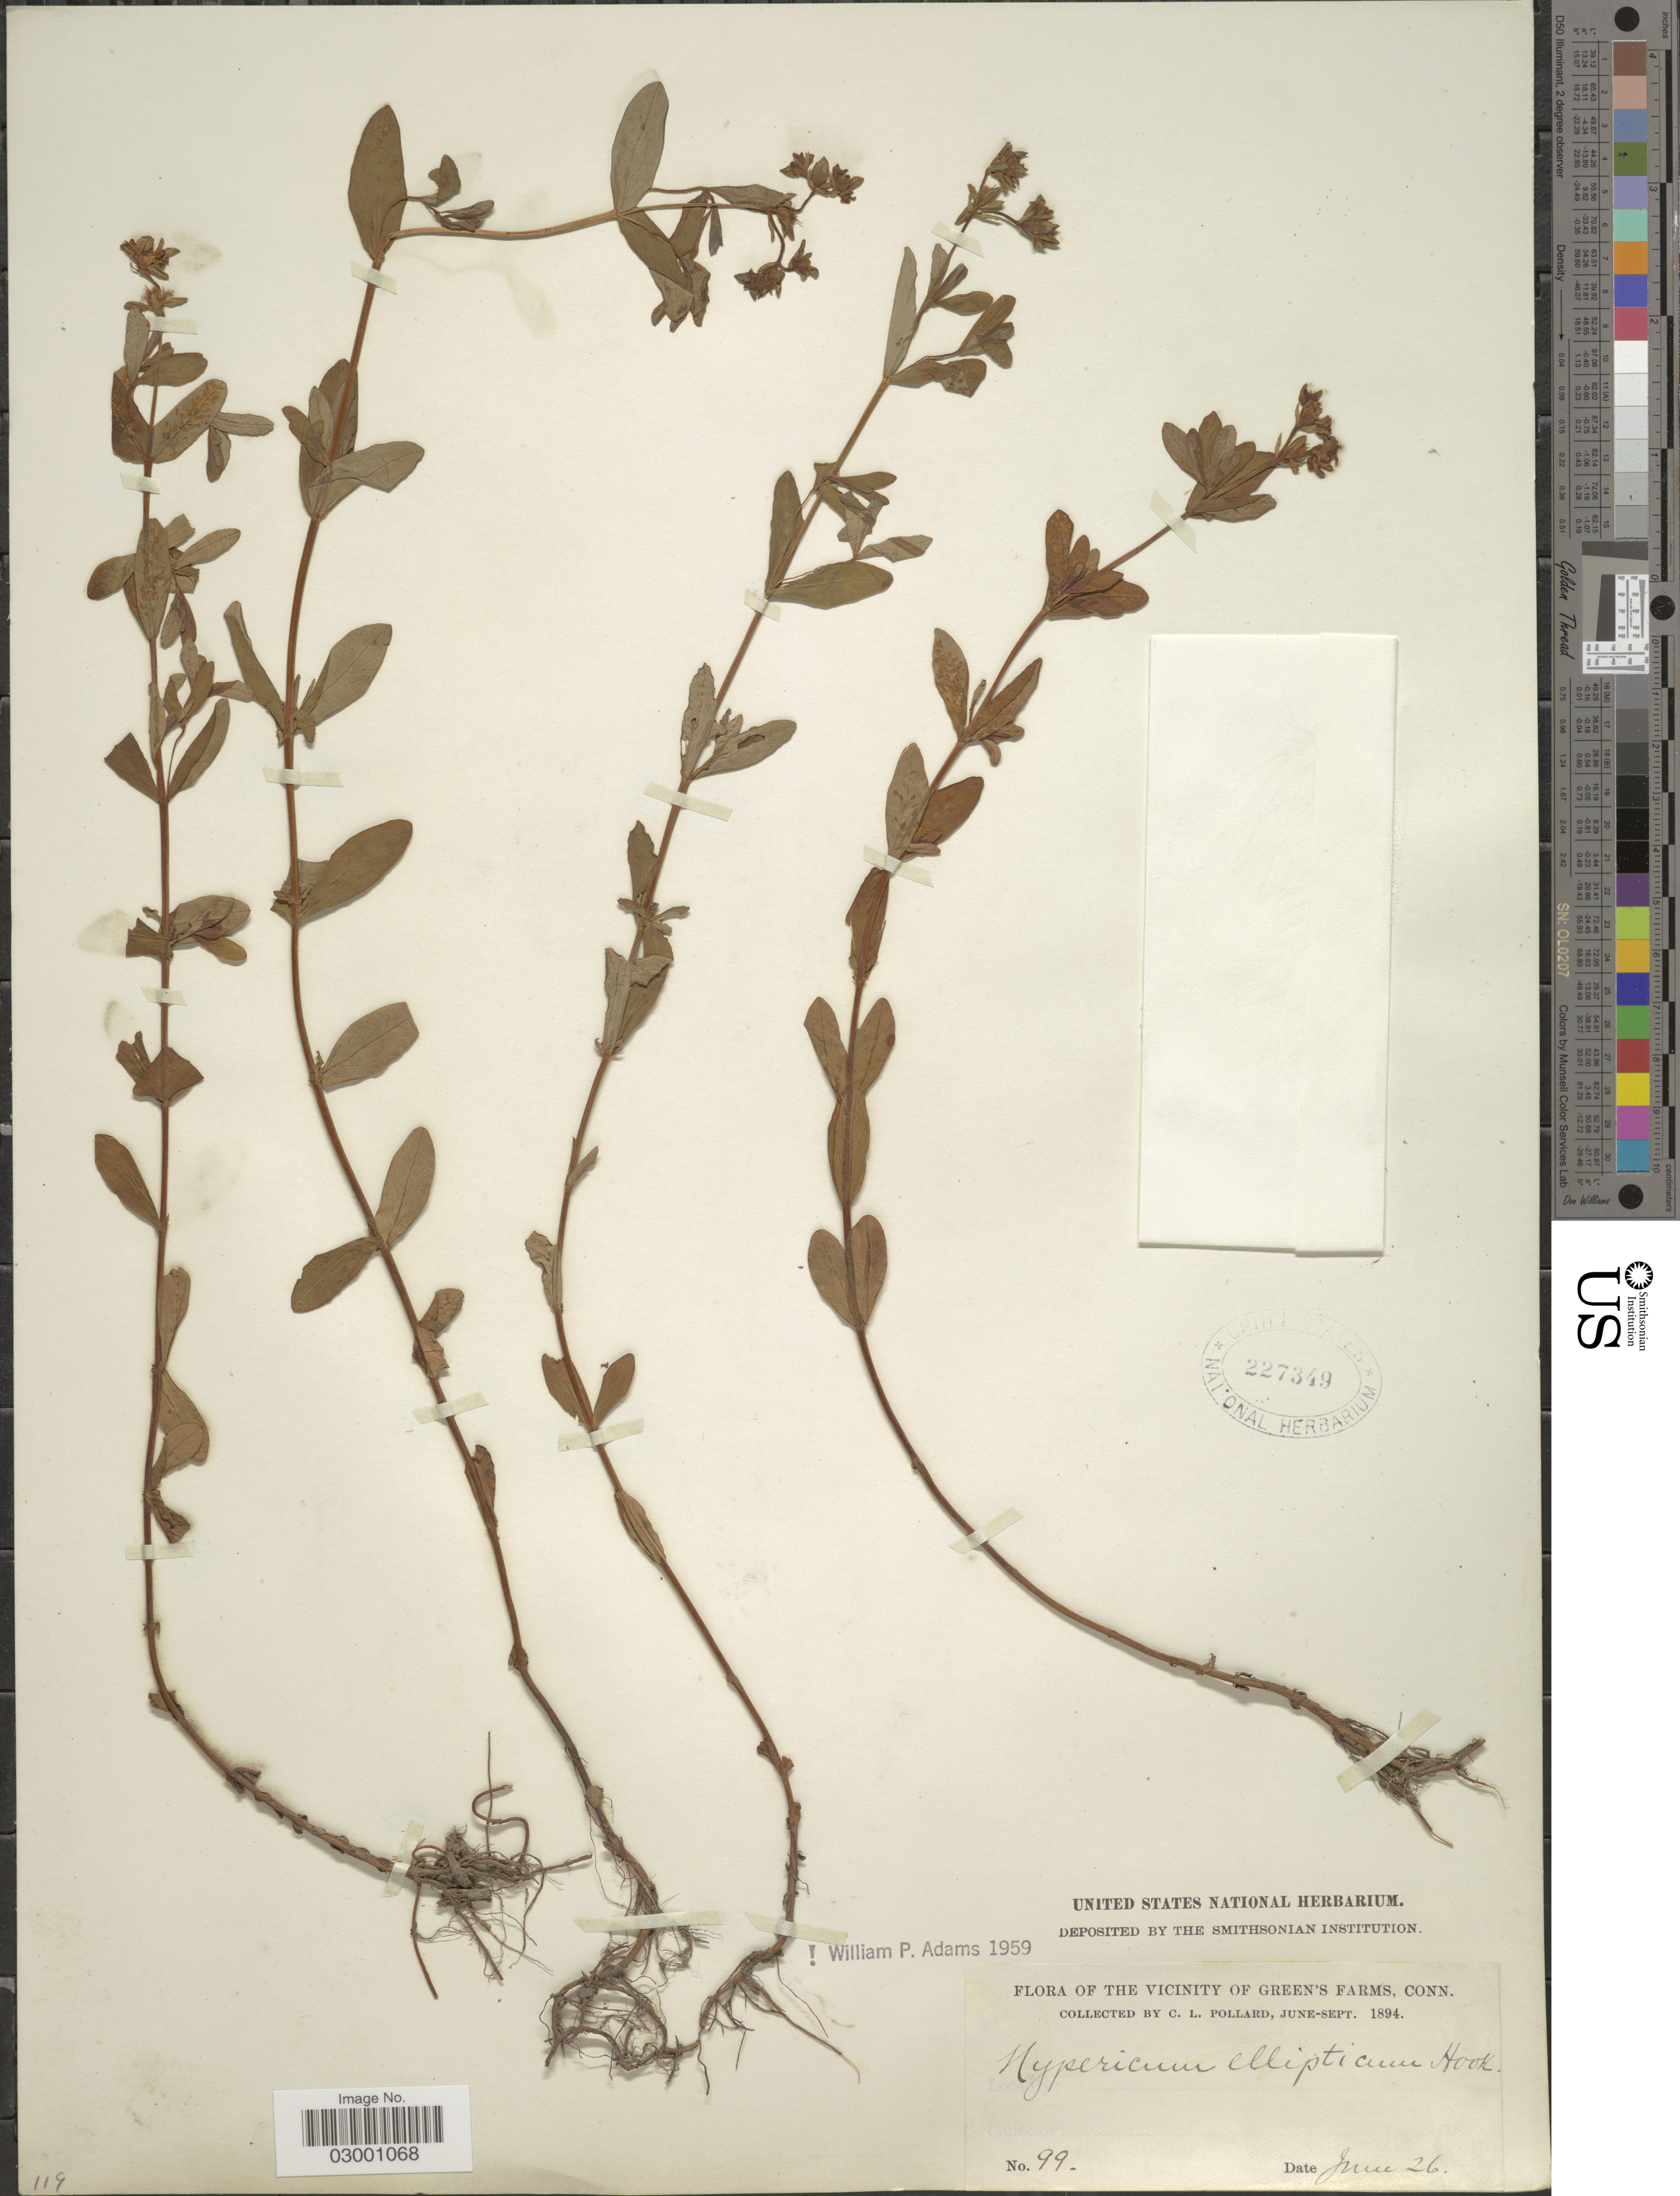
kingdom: Plantae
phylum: Tracheophyta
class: Magnoliopsida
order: Malpighiales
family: Hypericaceae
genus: Hypericum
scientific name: Hypericum ellipticum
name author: Hook.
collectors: C. L. Pollard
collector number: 99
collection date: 1894-06-26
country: United States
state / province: Connecticut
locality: The Vicinity of Green's Farms, Conn.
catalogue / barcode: US 227349